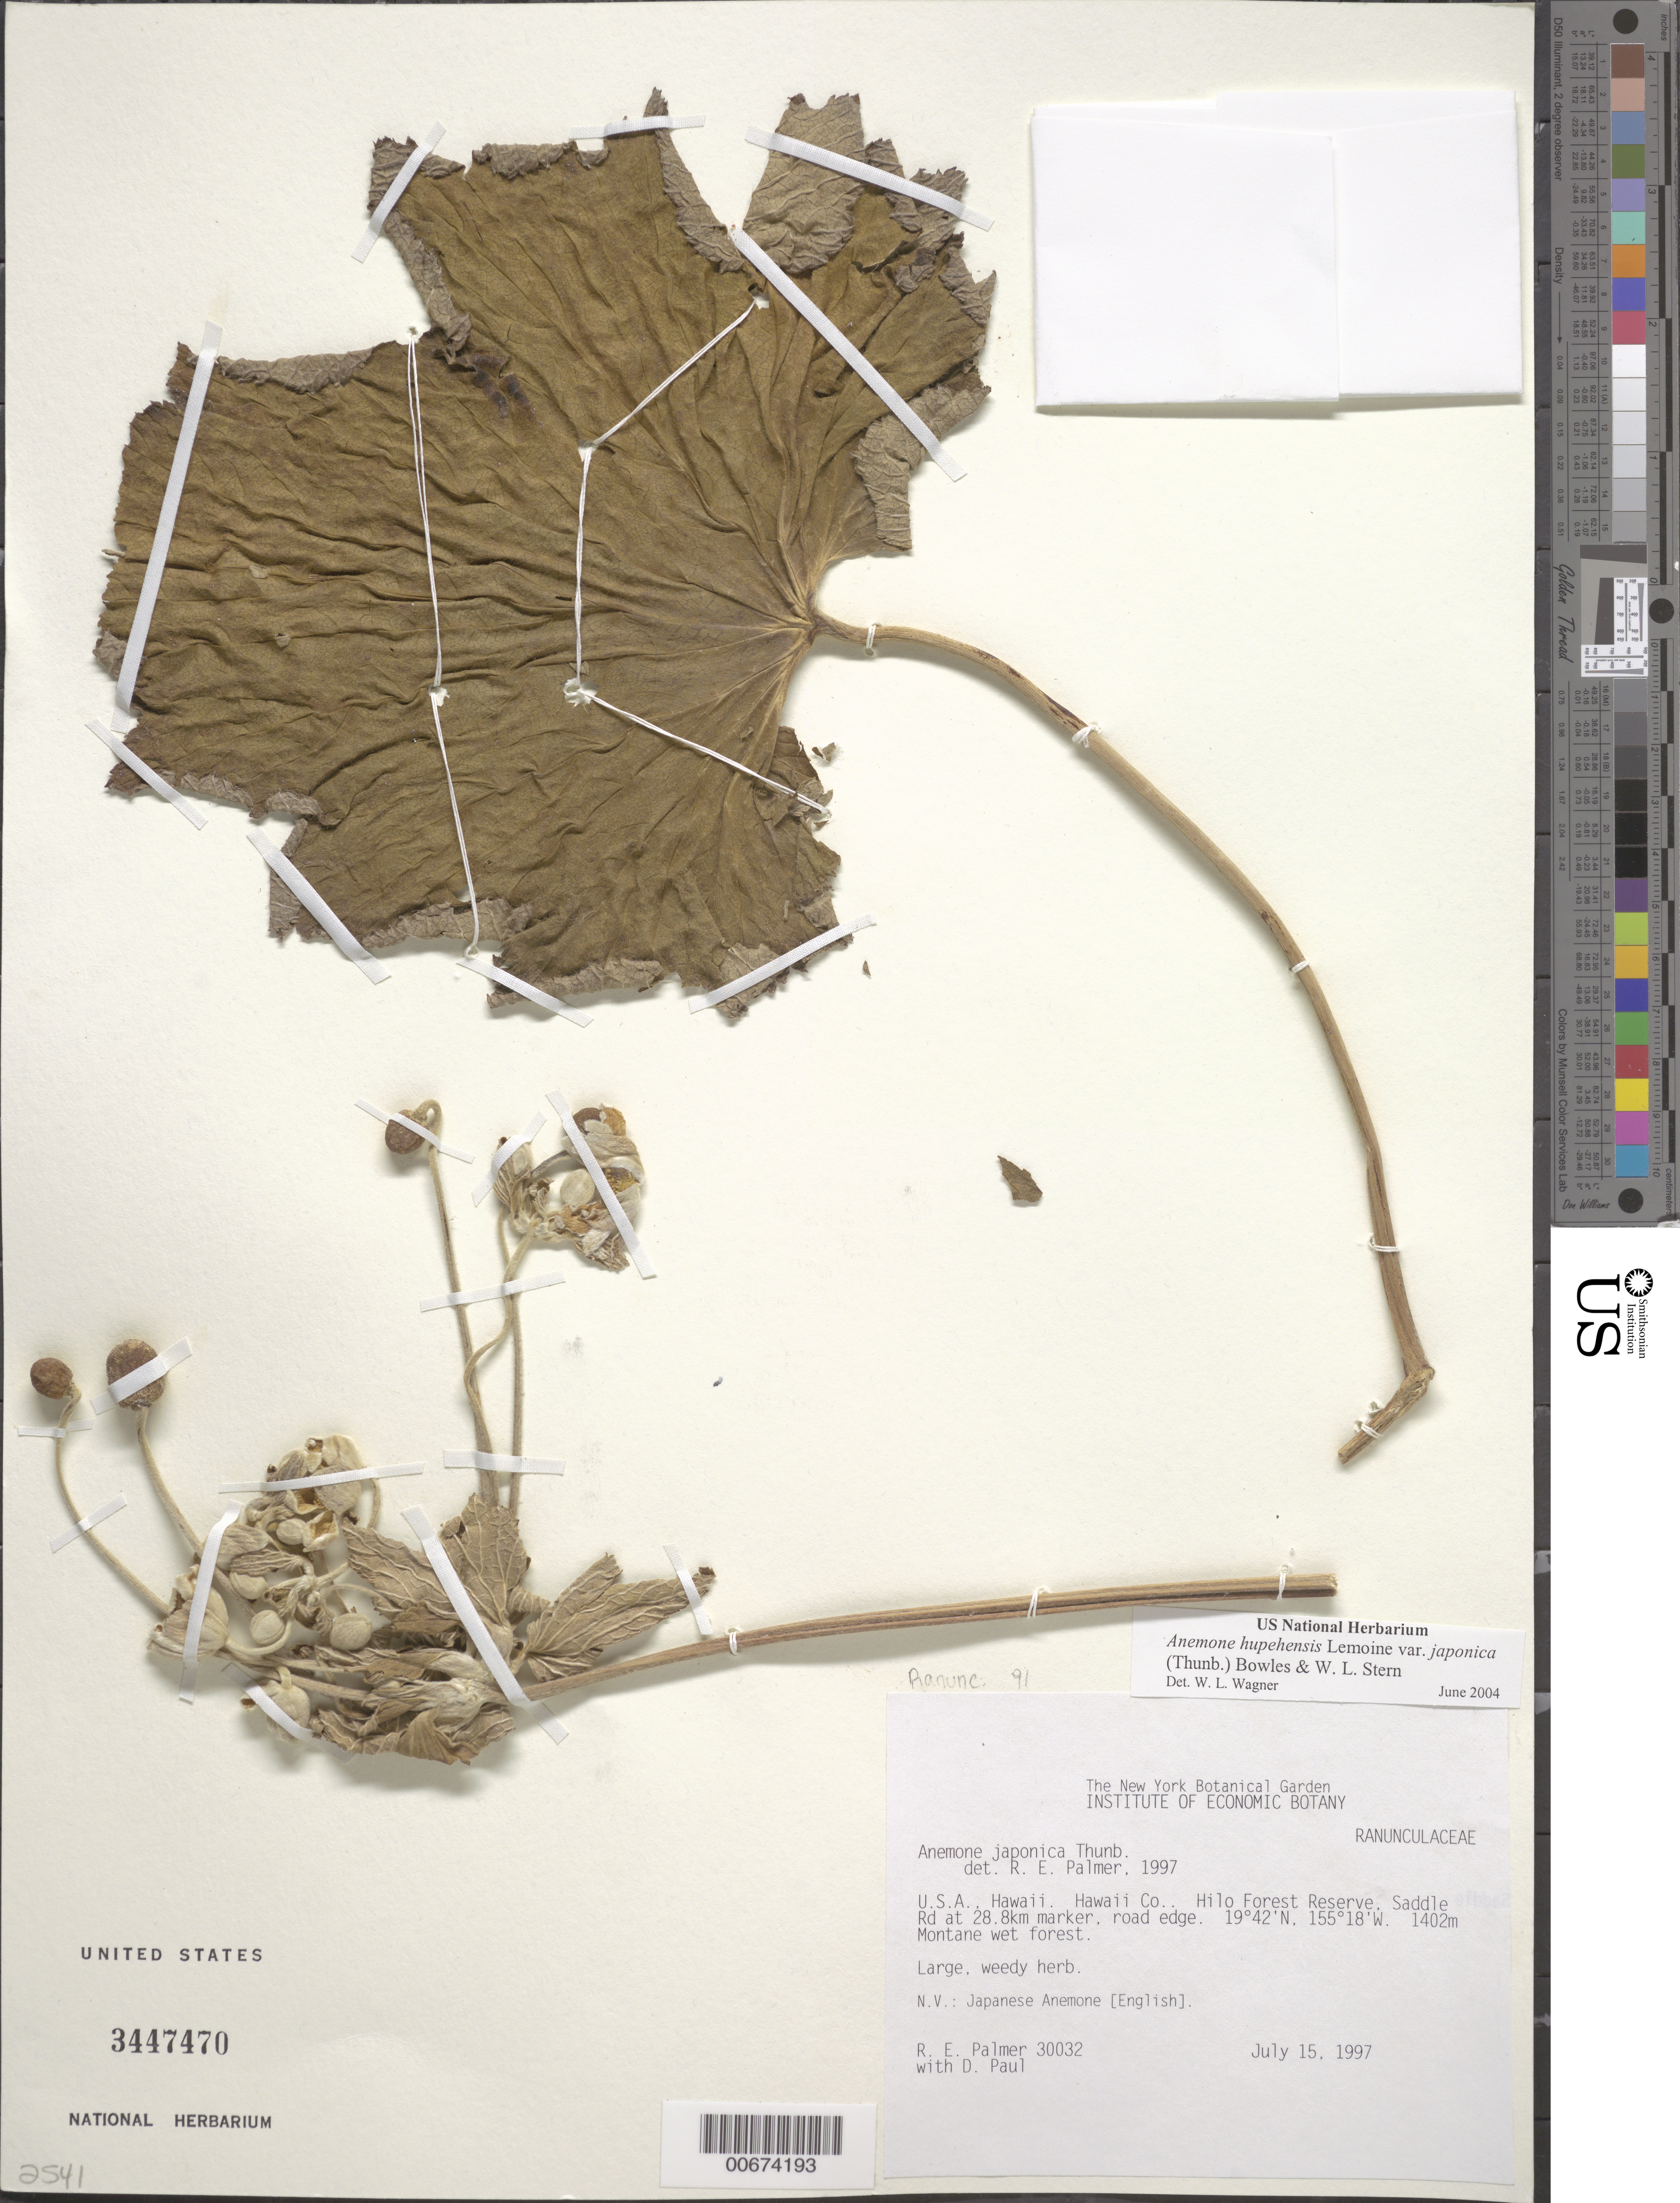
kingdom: Plantae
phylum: Tracheophyta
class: Magnoliopsida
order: Ranunculales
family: Ranunculaceae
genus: Anemone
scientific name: Anemone japonica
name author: Houtt.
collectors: R. Palmer & D. Paul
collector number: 30032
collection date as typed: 15 Jul 1997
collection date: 1997-07-15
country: United States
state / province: Hawaii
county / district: Hawaii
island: Hawaii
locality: Hilo Forest Reserve. Saddle Rd at 28.8km marker, road edge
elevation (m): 1402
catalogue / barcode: US 3447470